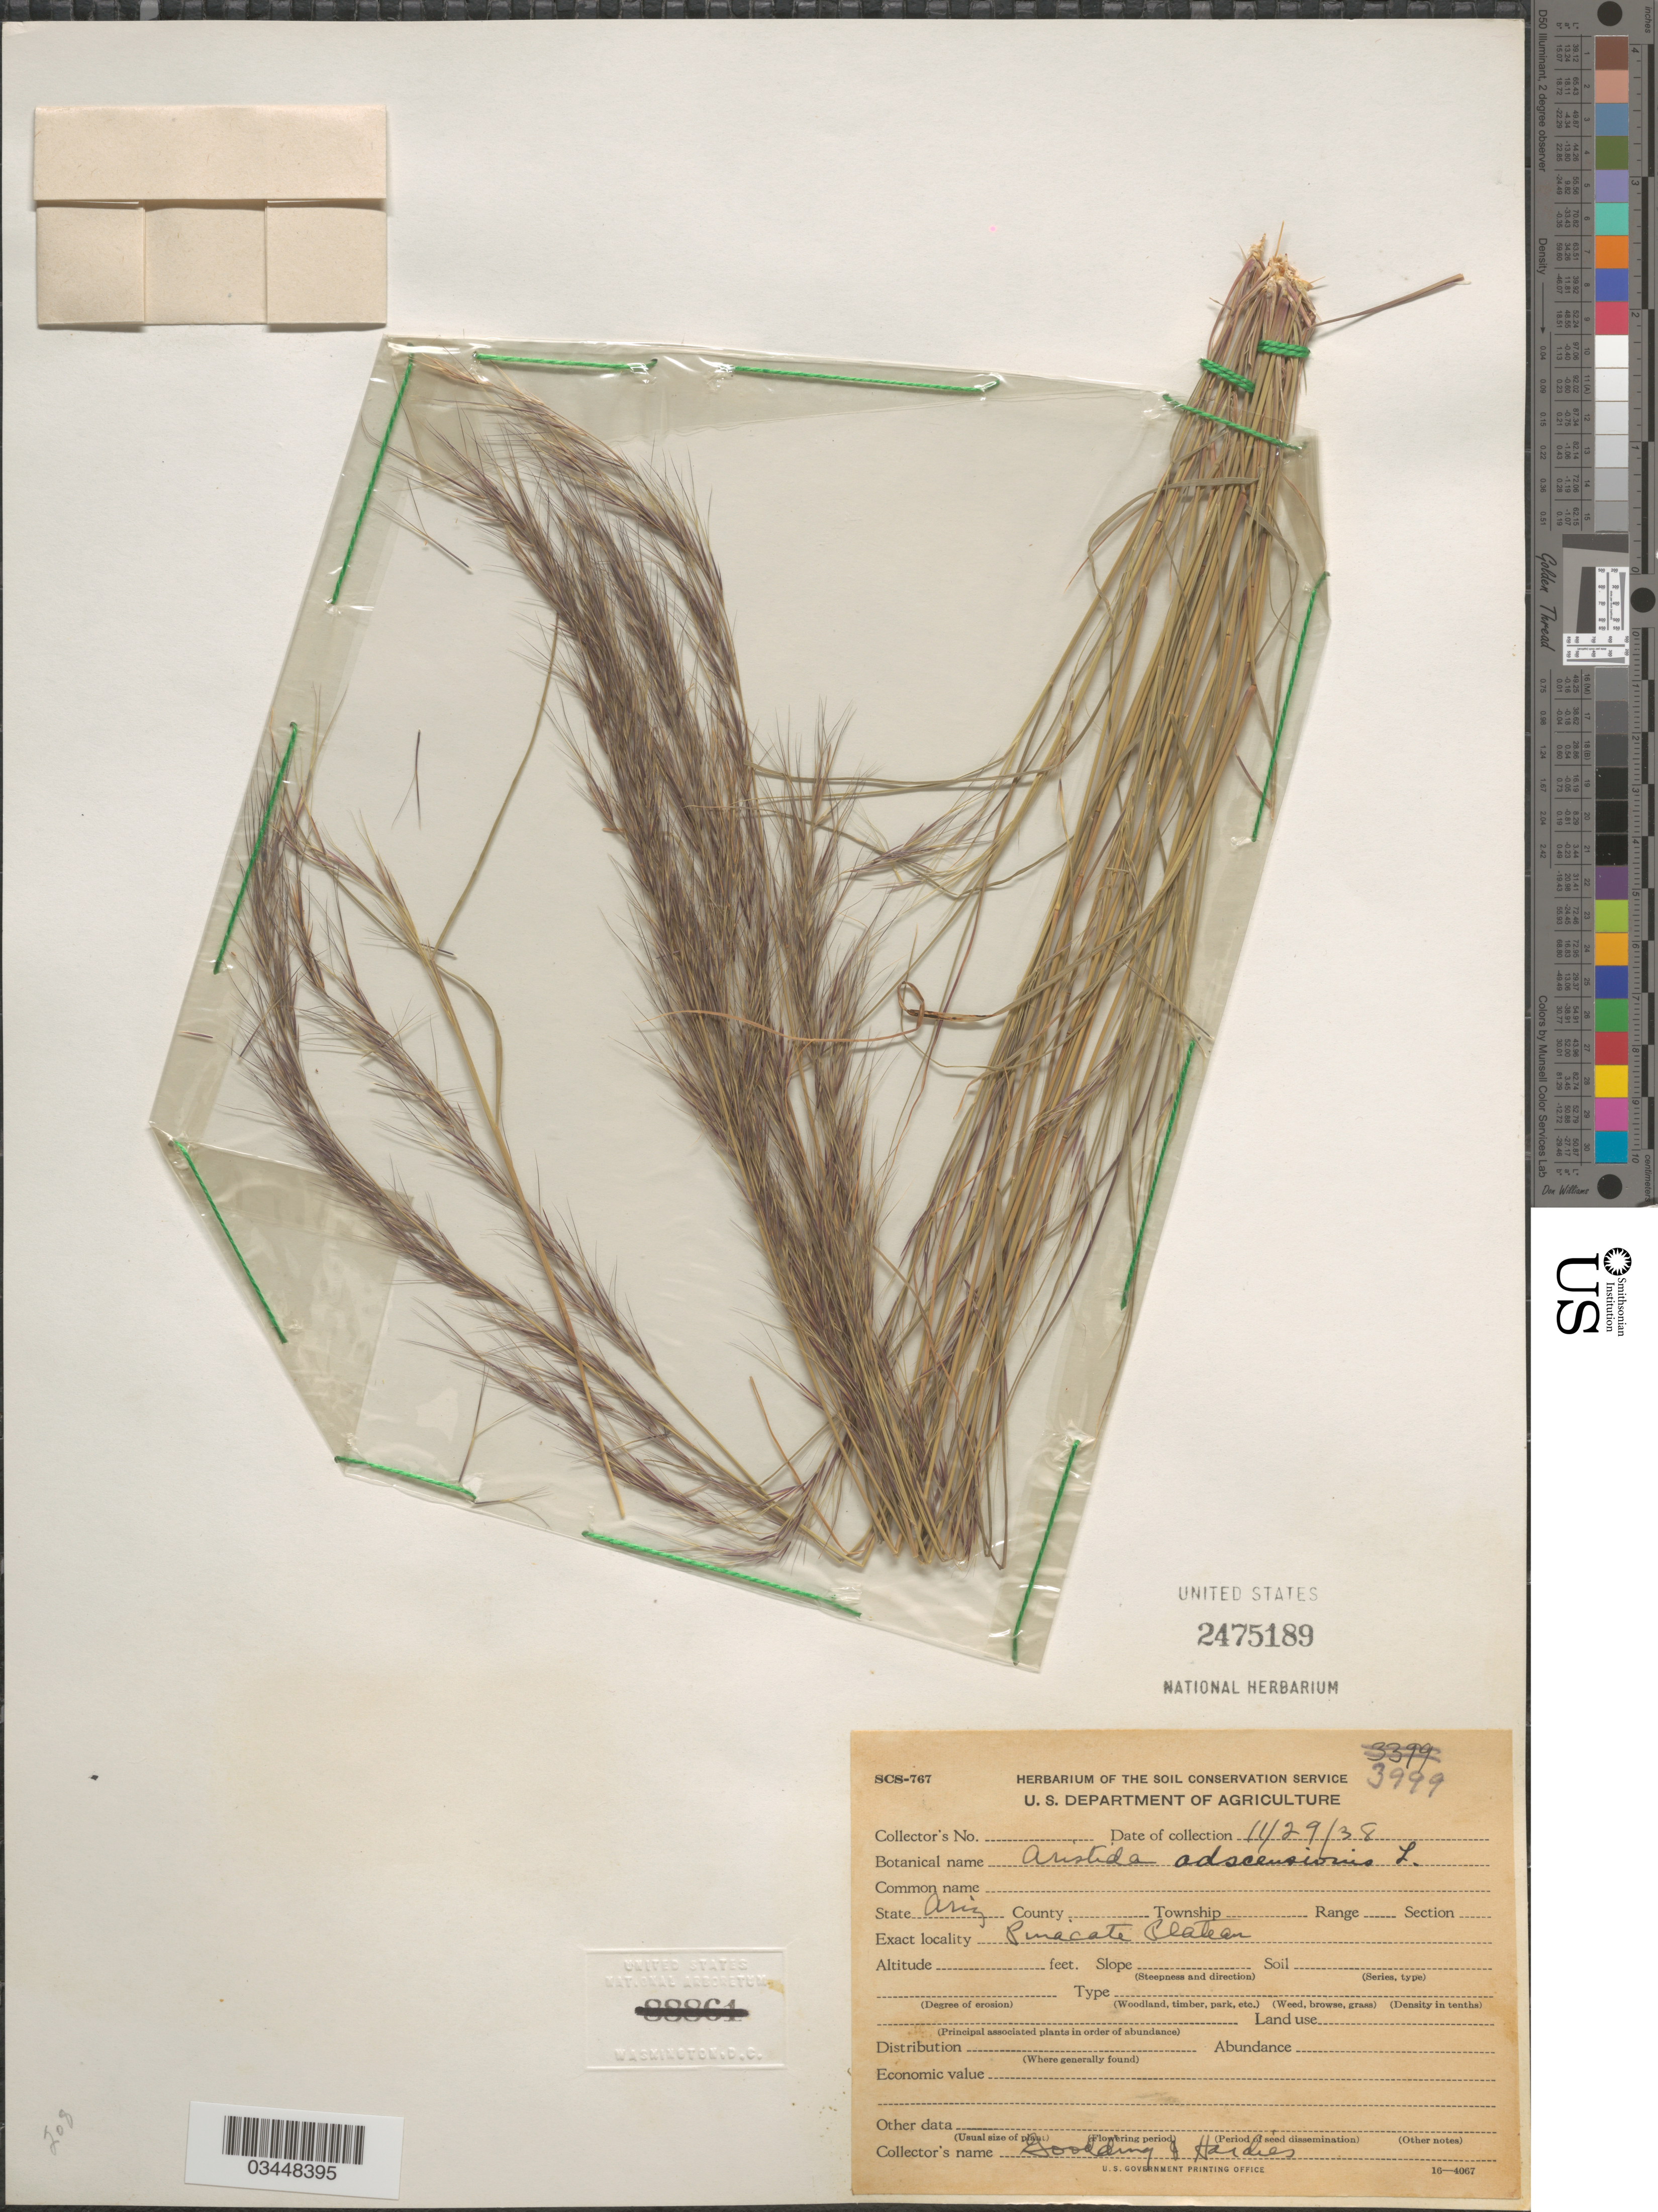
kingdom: Plantae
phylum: Tracheophyta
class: Liliopsida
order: Poales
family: Poaceae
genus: Aristida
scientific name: Aristida adscensionis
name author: L.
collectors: Goodding & Hardies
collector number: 3999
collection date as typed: Transcribed d/m/y: 29/11/38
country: United States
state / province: Arizona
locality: Pinacate Plateau.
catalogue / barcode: US 2475189